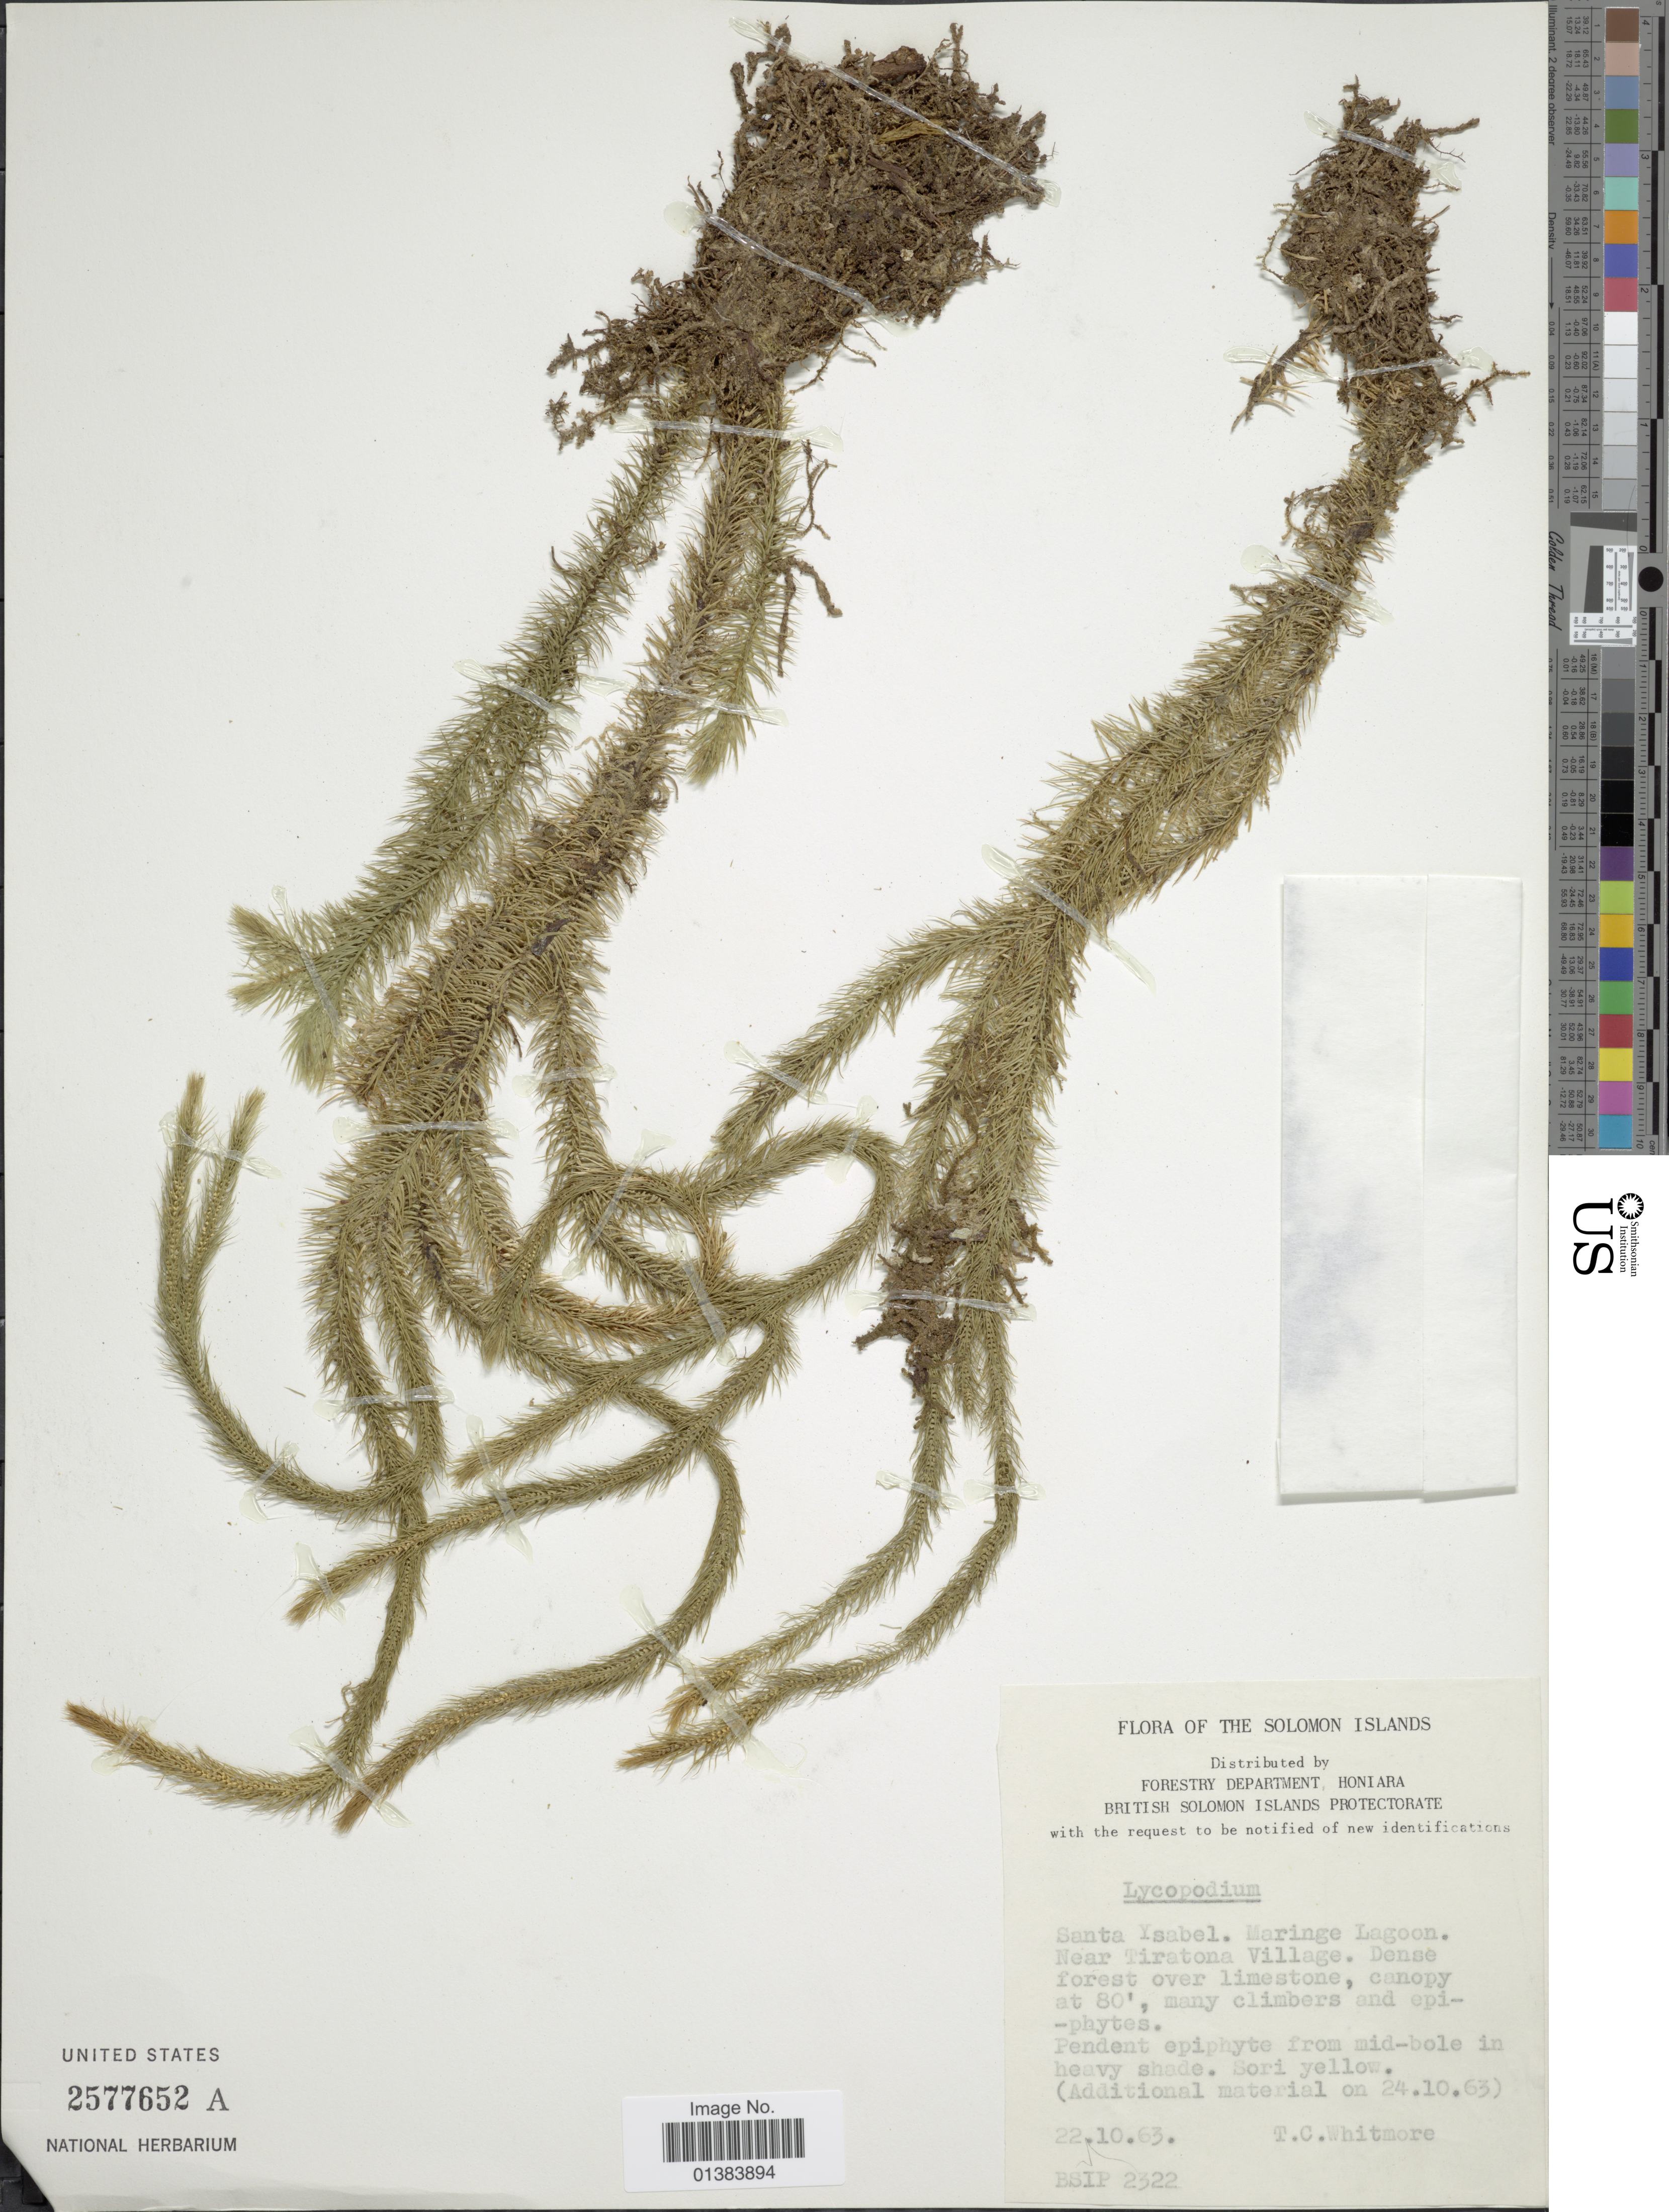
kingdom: Plantae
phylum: Tracheophyta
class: Lycopodiopsida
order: Lycopodiales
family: Lycopodiaceae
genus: Phlegmariurus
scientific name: Phlegmariurus squarrosus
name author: (G. Forst.) Á. Löve & D. Löve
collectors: T. C. Whitmore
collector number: BSIP 2322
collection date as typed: Transcribed d/m/y: 22/10/63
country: Solomon Islands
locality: Santa Ysabel. Maringe Lagoon. Near Tiratona Village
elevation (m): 24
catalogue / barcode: US 2577652A